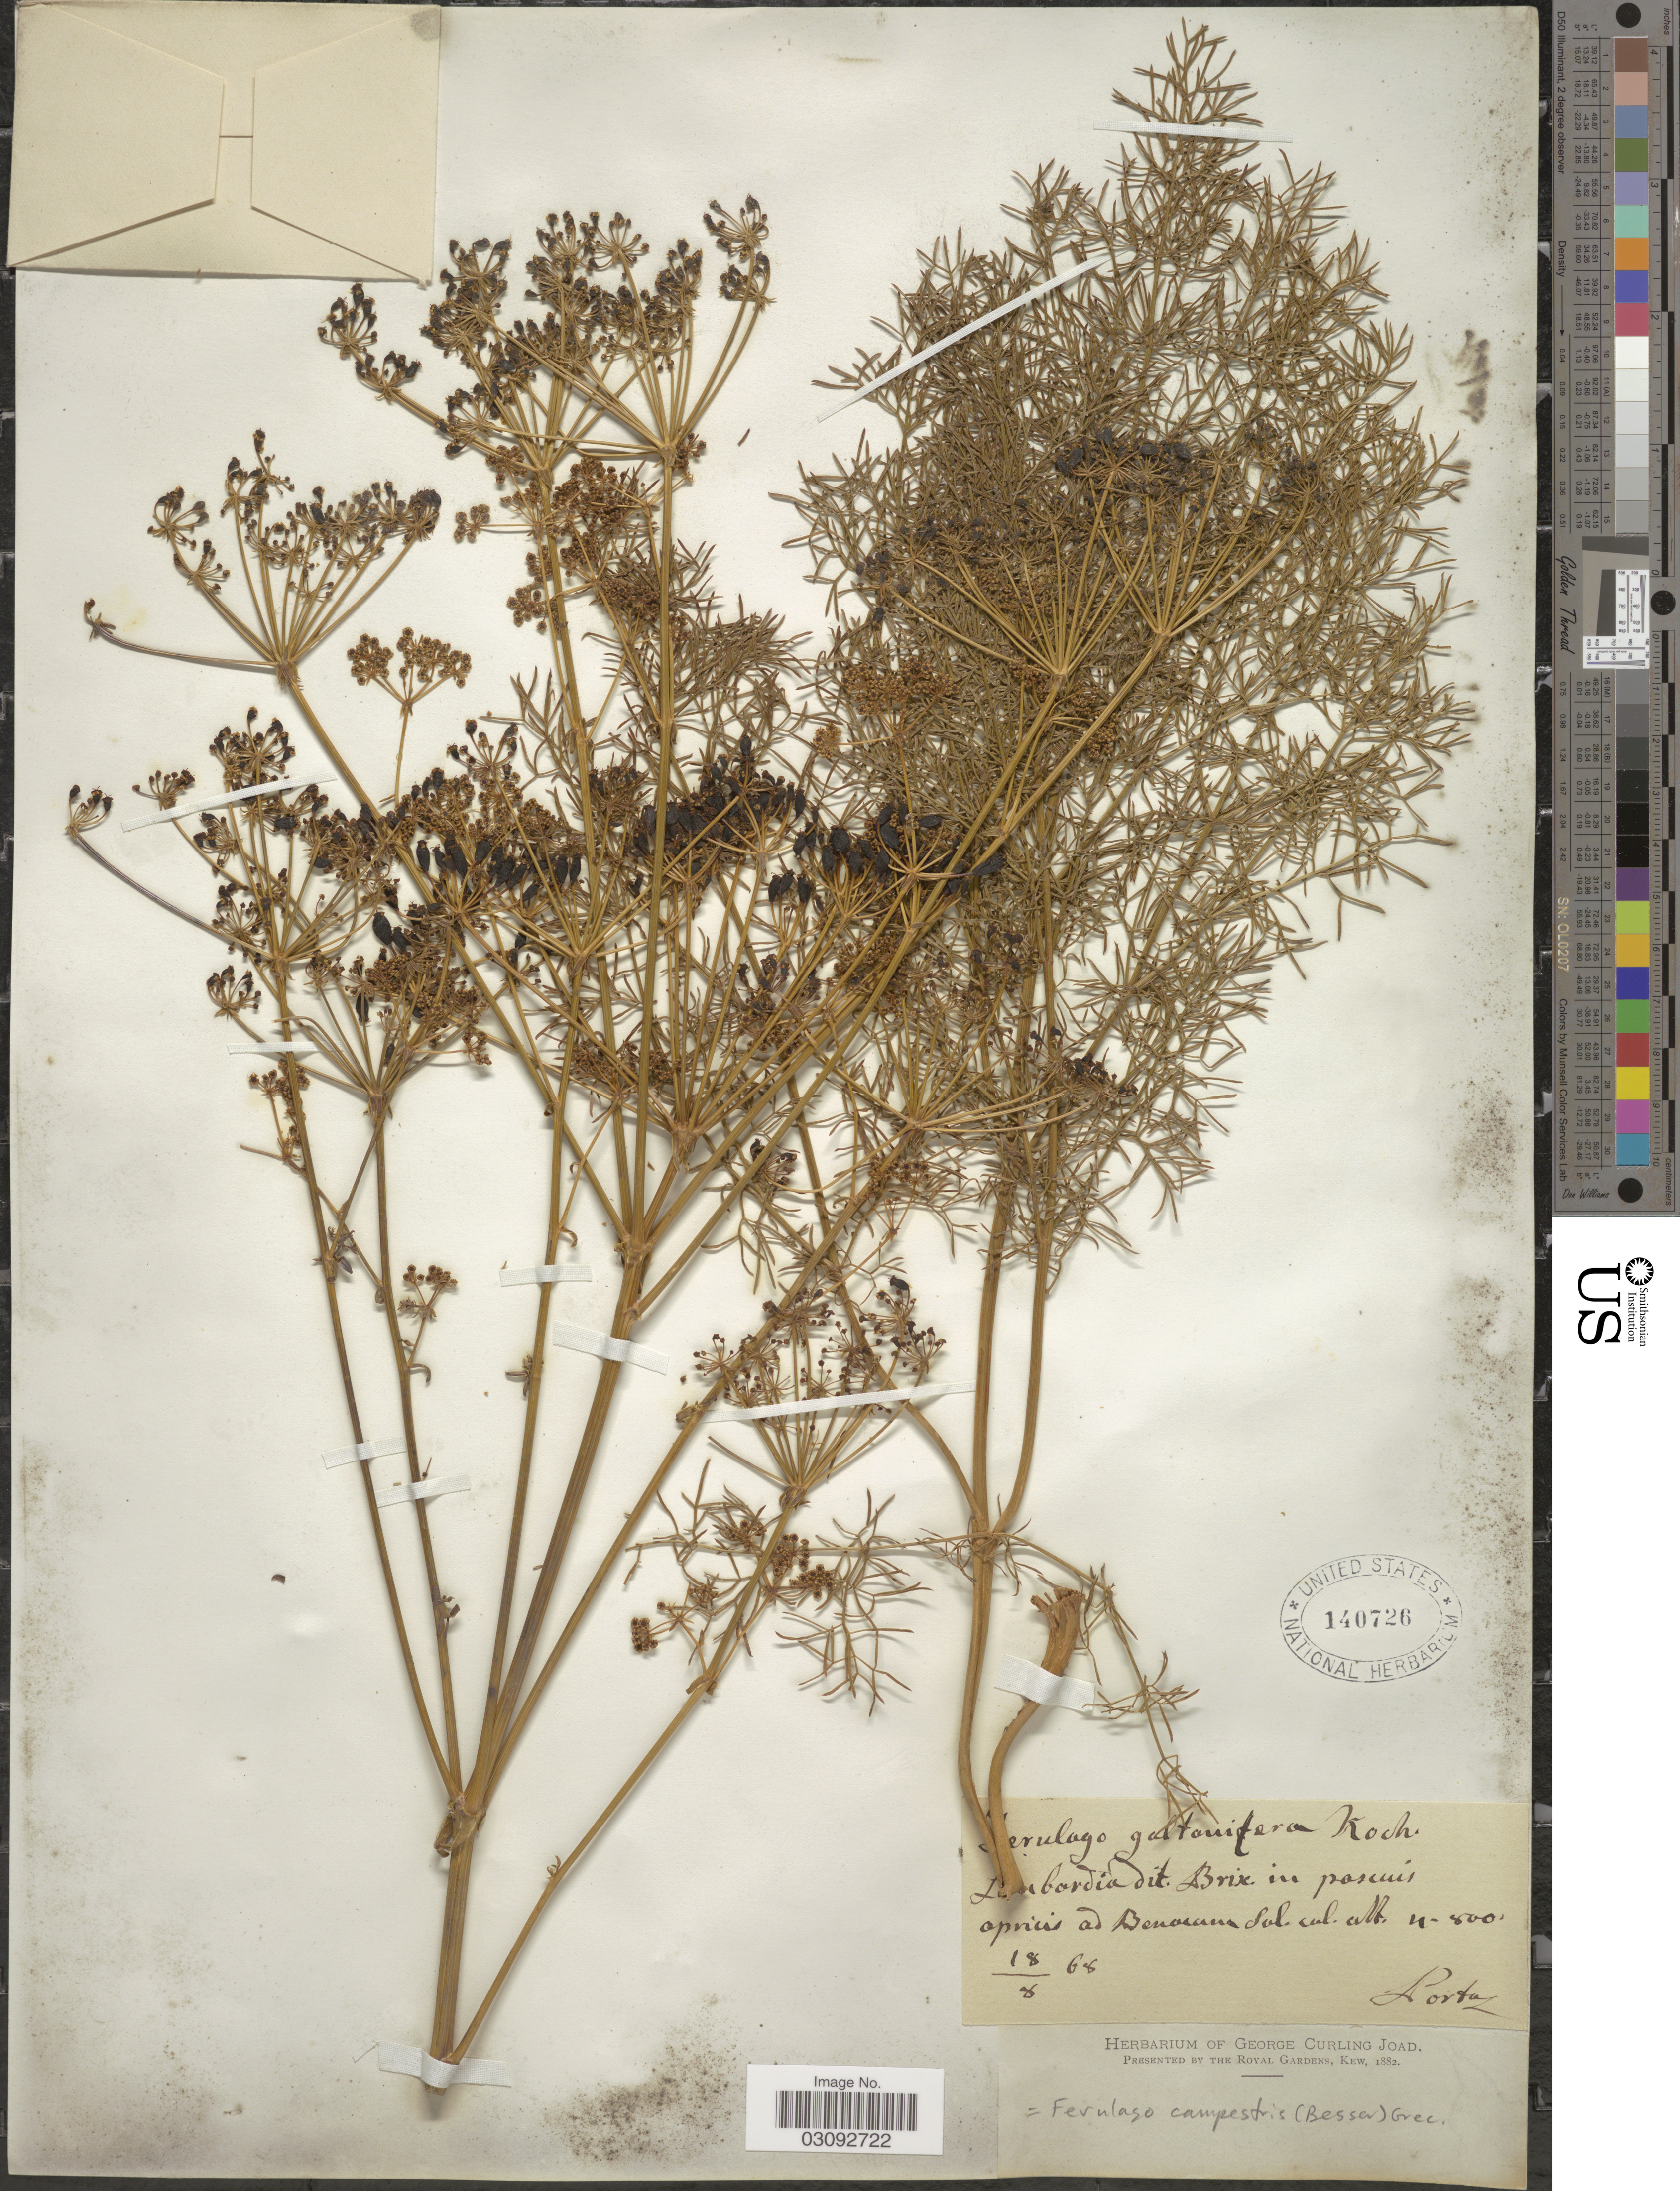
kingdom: Plantae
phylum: Tracheophyta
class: Magnoliopsida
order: Apiales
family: Apiaceae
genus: Ferulago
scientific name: Ferulago campestris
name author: (Besser) Grecescu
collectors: -- Porta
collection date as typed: Transcribed d/m/y: 18/8/68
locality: [illegible text] bordia dit. Brix in pascuis apricis ad Benaana[interpreted] Sol. cal. cult.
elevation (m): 122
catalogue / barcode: US 140726